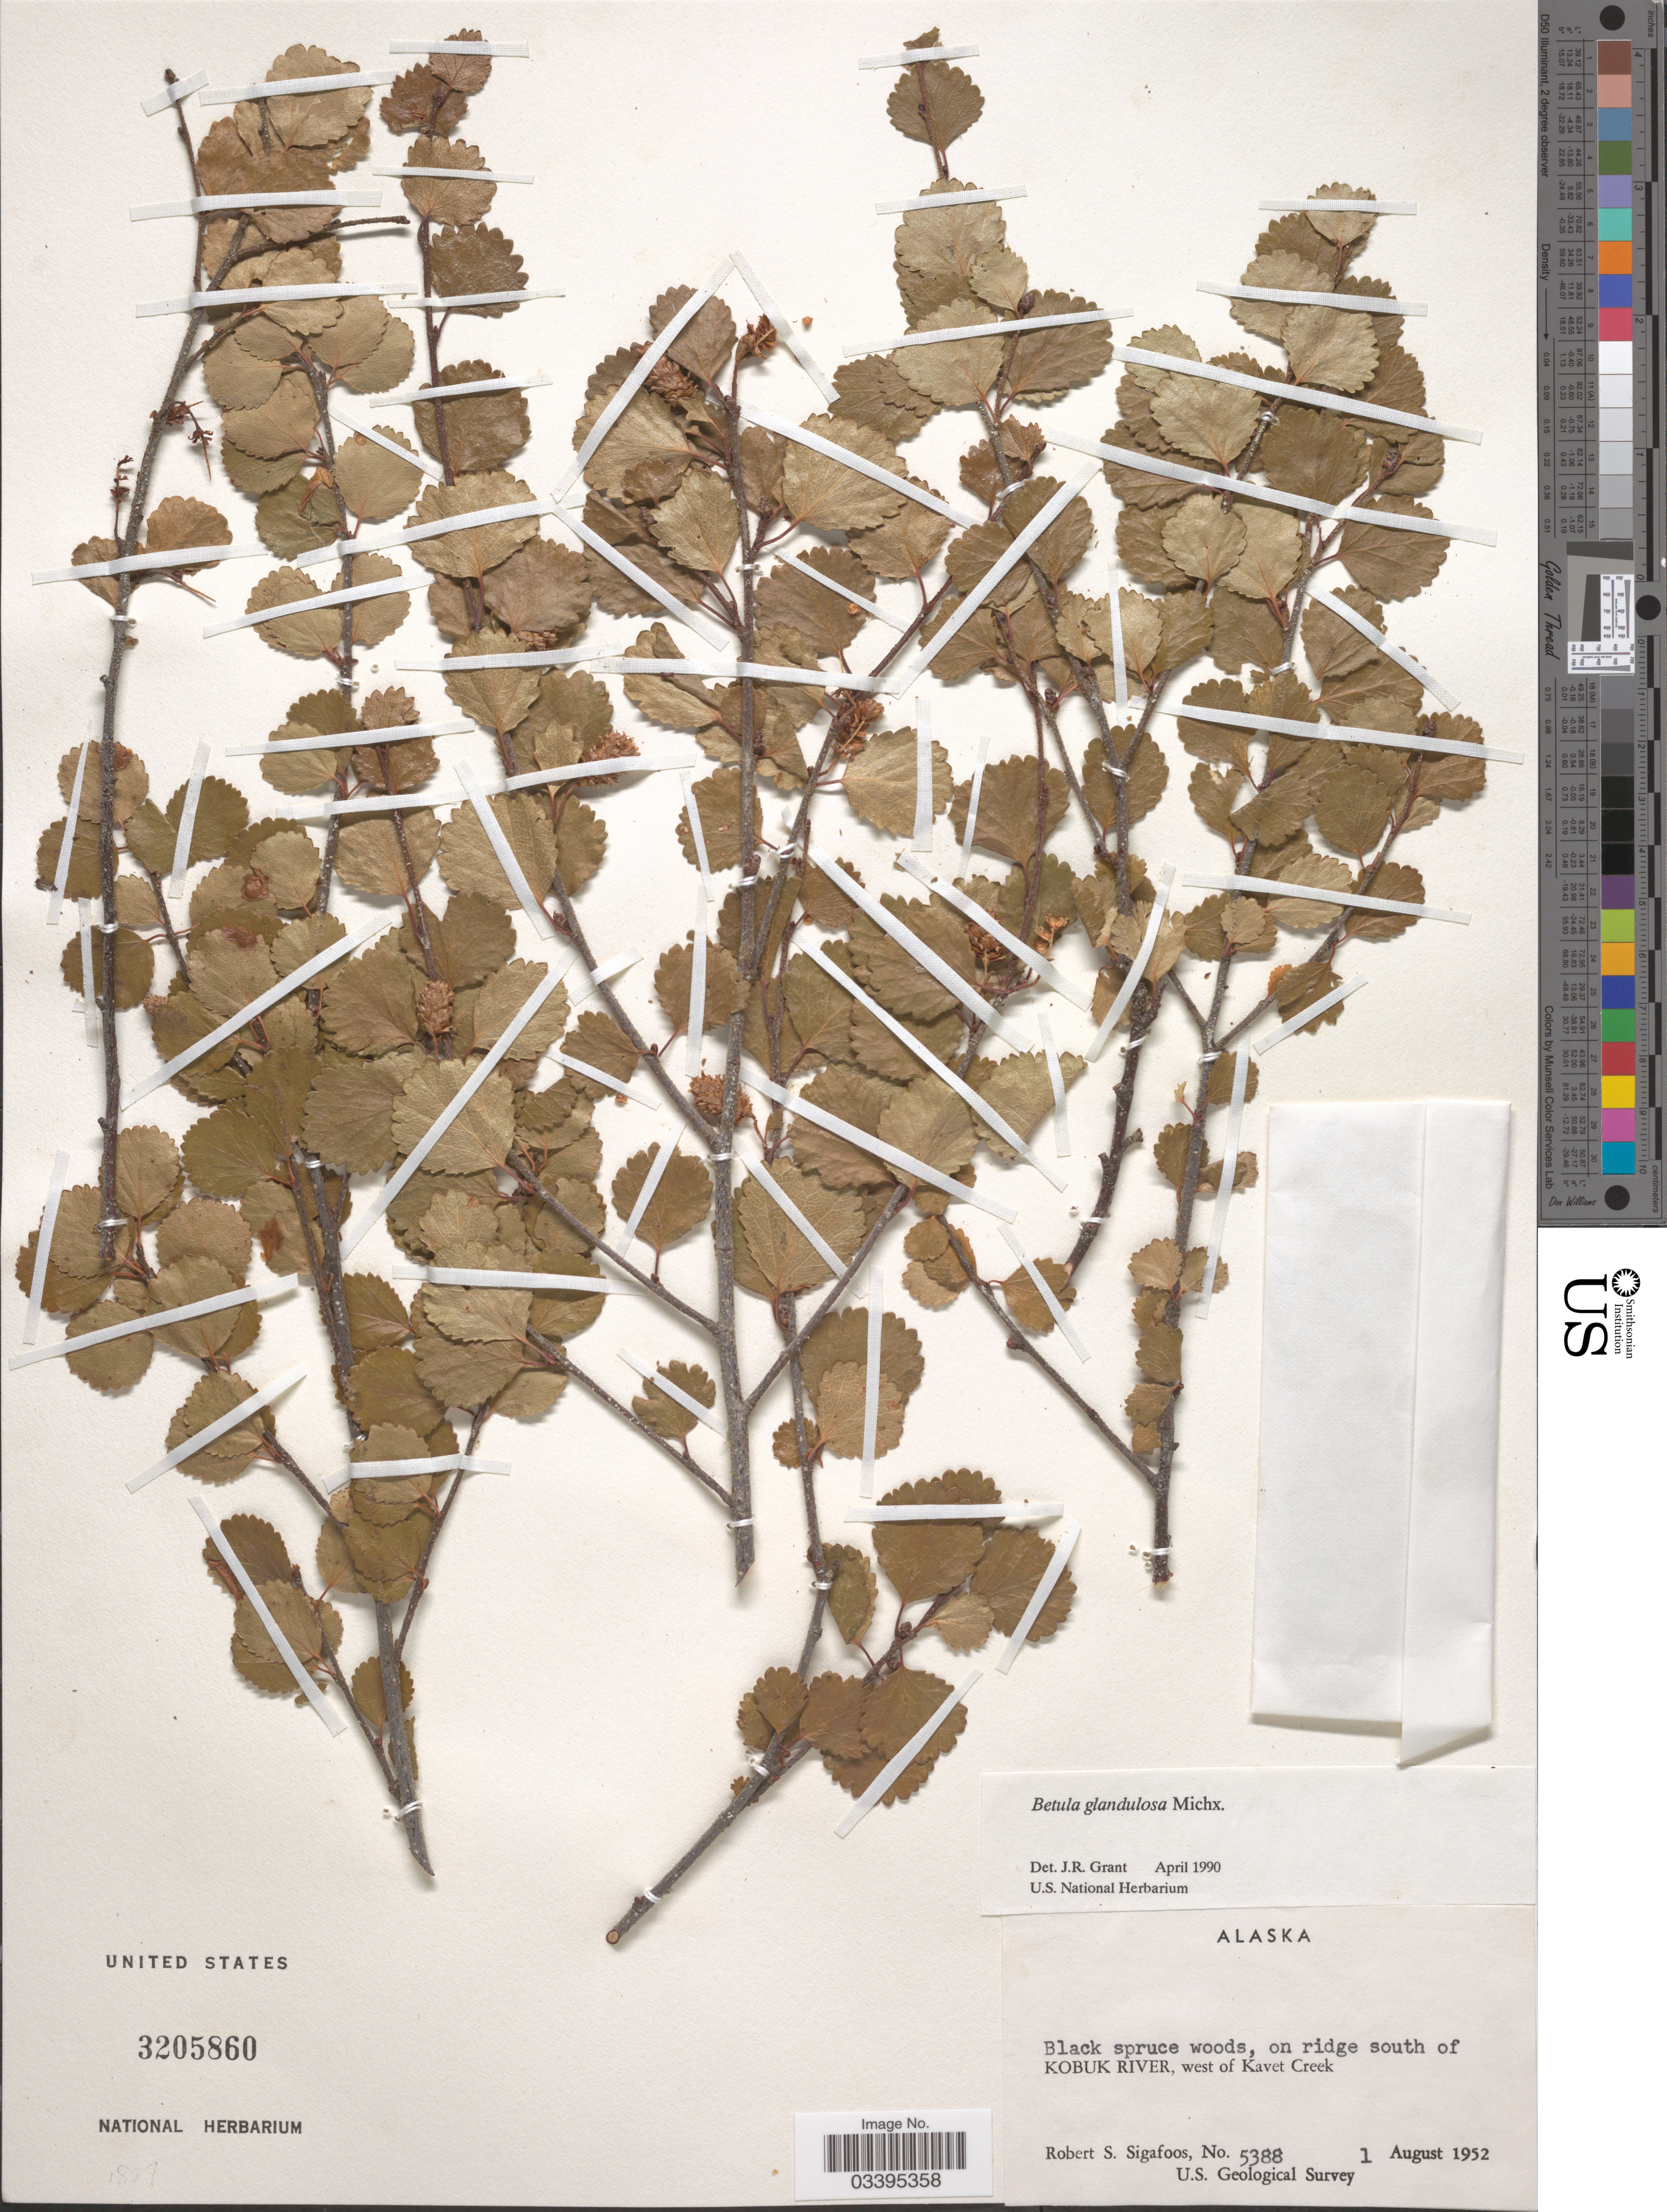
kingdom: Plantae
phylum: Tracheophyta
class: Magnoliopsida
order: Fagales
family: Betulaceae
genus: Betula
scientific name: Betula glandulosa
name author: Michx.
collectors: R. Sigafoos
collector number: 5388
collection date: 1952-08-01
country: United States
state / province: Alaska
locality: Black spruce woods, on ridge south of Kobuk River, west of Kavet Creek.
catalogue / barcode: US 3205860